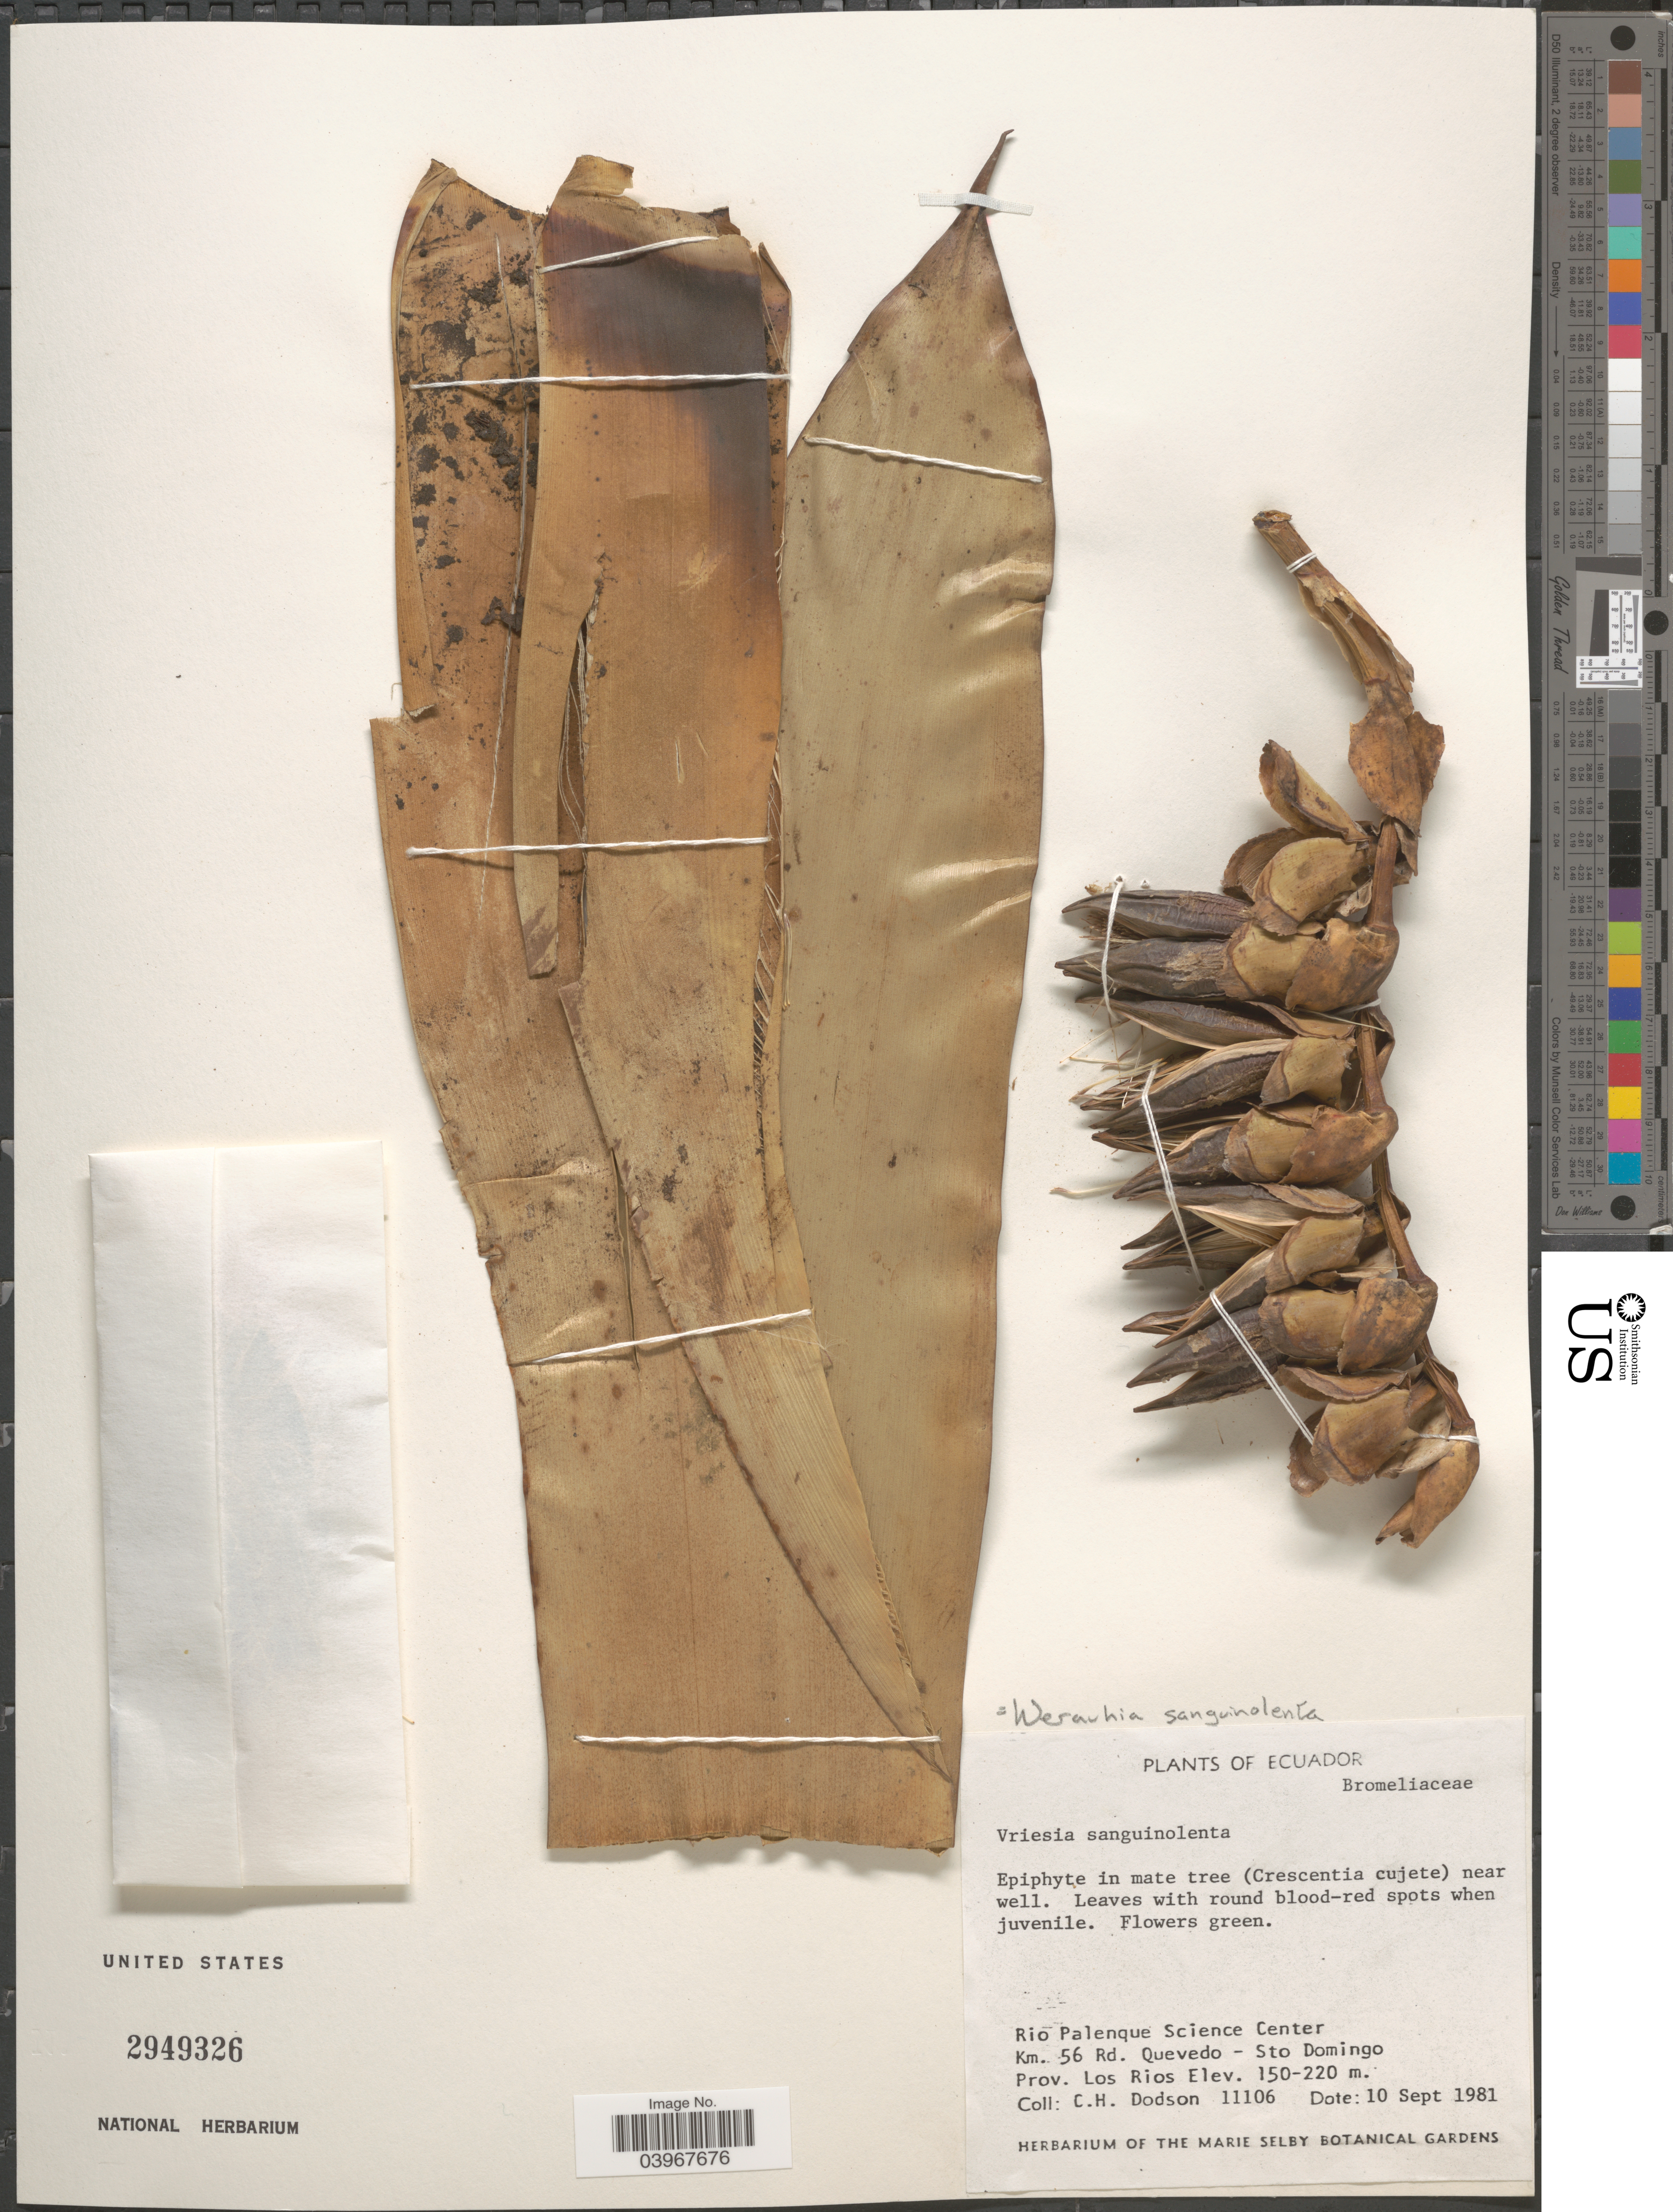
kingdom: Plantae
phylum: Tracheophyta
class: Liliopsida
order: Poales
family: Bromeliaceae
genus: Werauhia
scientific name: Werauhia sanguinolenta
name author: (Cogn. & Marchal) J.R. Grant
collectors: C. H. Dodson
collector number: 11106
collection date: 1981-09-10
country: Ecuador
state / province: Los Ríos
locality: Rio Palenque Science Center. Km. 56 Rd. Quevedo - Sto Domingo.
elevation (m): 150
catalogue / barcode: US 2949326